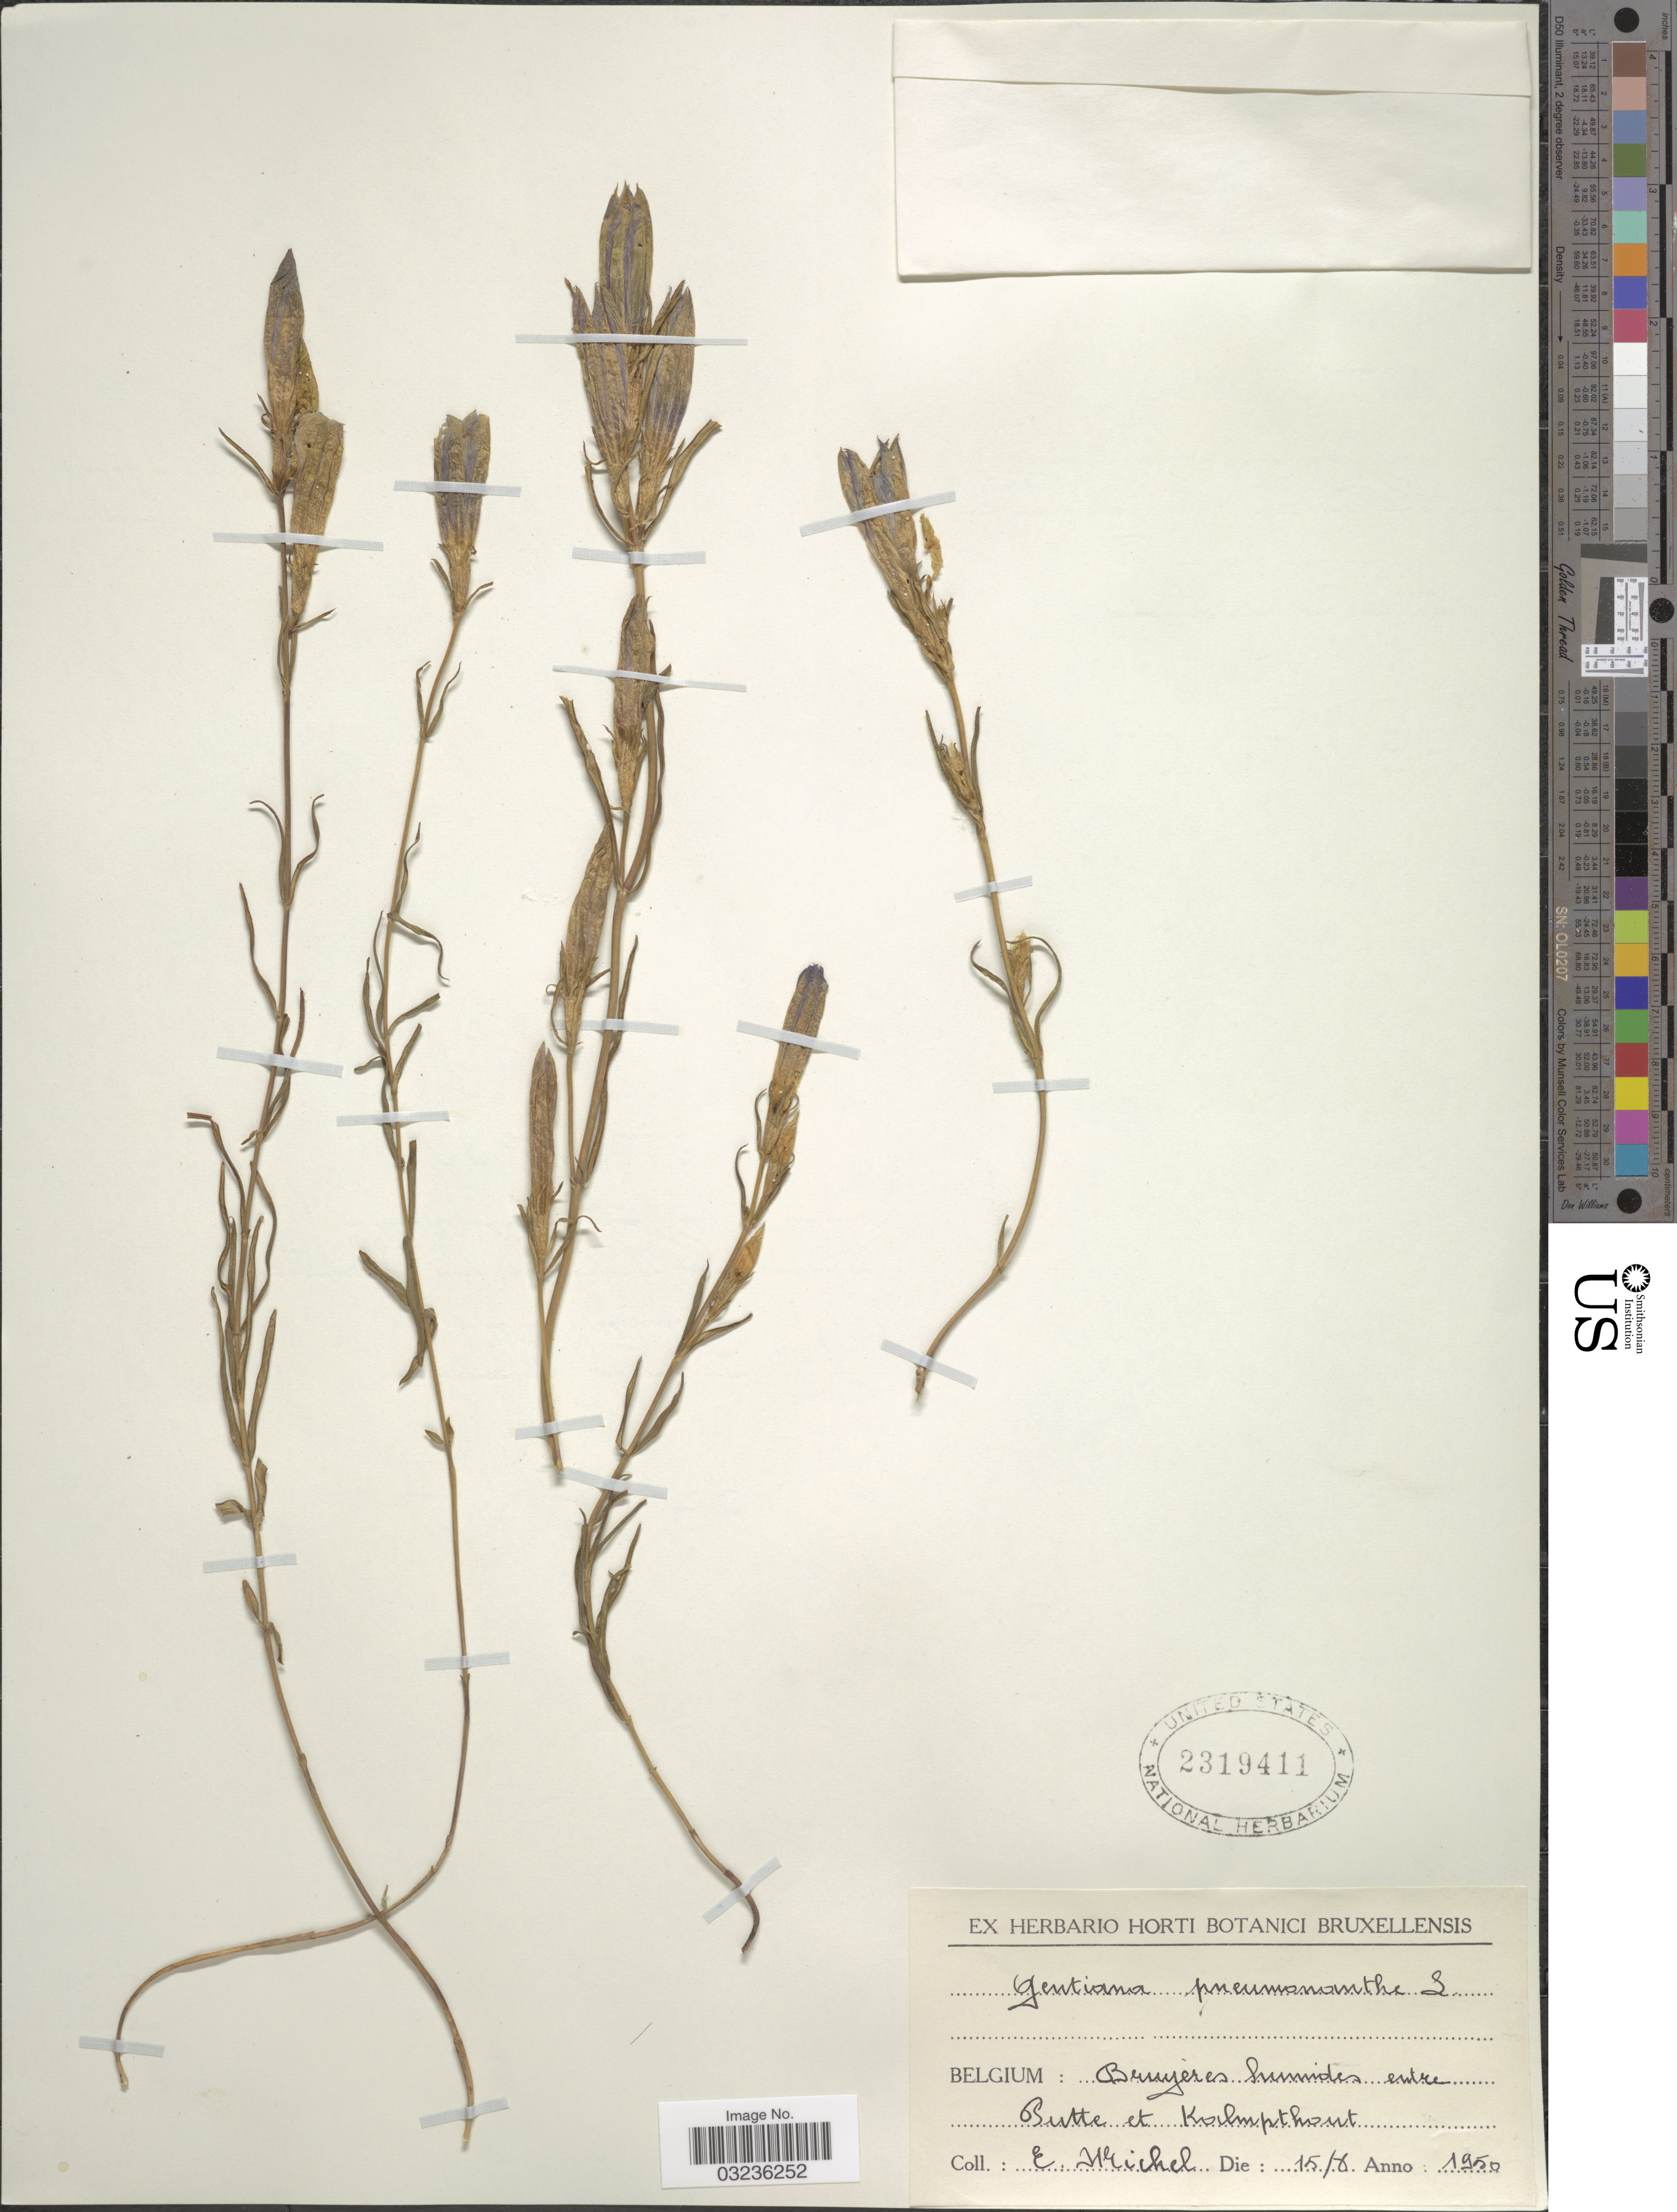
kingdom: Plantae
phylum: Tracheophyta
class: Magnoliopsida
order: Gentianales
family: Gentianaceae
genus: Gentiana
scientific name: Gentiana pneumonanthe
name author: L.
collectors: E. Michel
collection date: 1950-06-15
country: Belgium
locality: Belgium: Bruyeres humides entre Putte et Kalmpthout.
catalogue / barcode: US 2319411